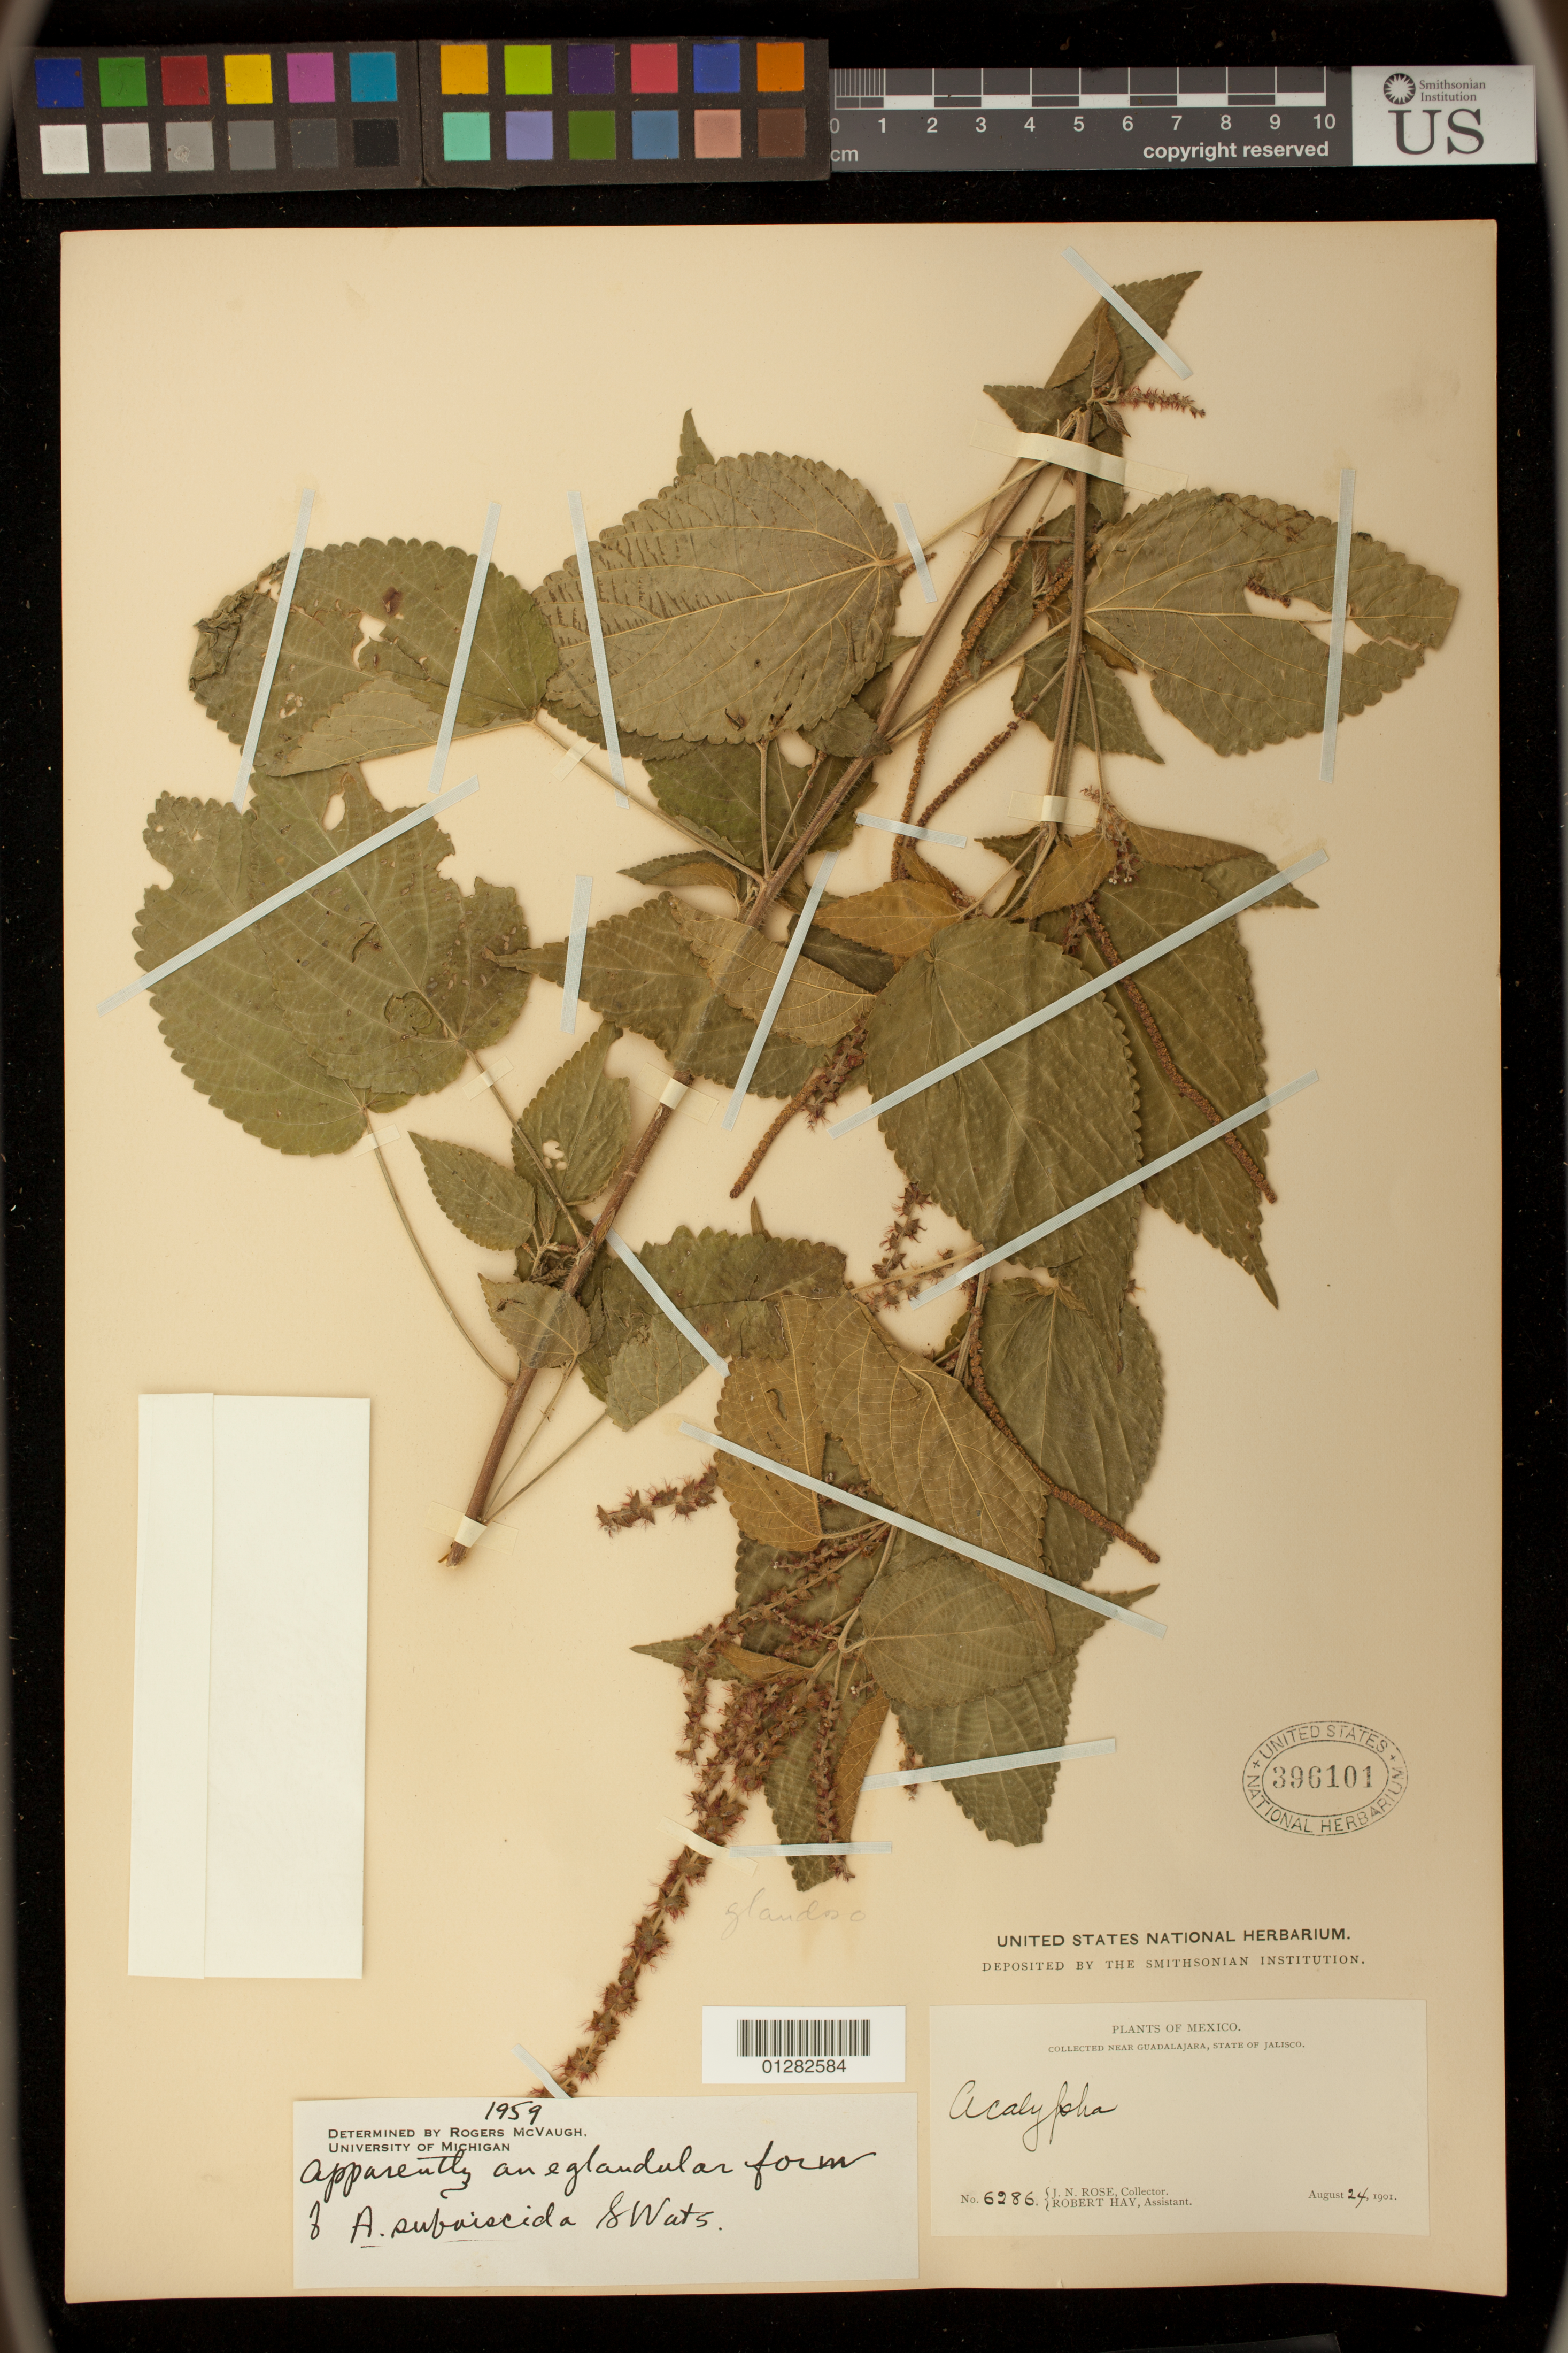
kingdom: Plantae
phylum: Tracheophyta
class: Magnoliopsida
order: Malpighiales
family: Euphorbiaceae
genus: Acalypha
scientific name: Acalypha subviscida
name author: S. Watson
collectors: E. Palmer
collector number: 6286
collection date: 1901-08-24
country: Mexico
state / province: Jalisco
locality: Near Guadalajara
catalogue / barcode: US 396101